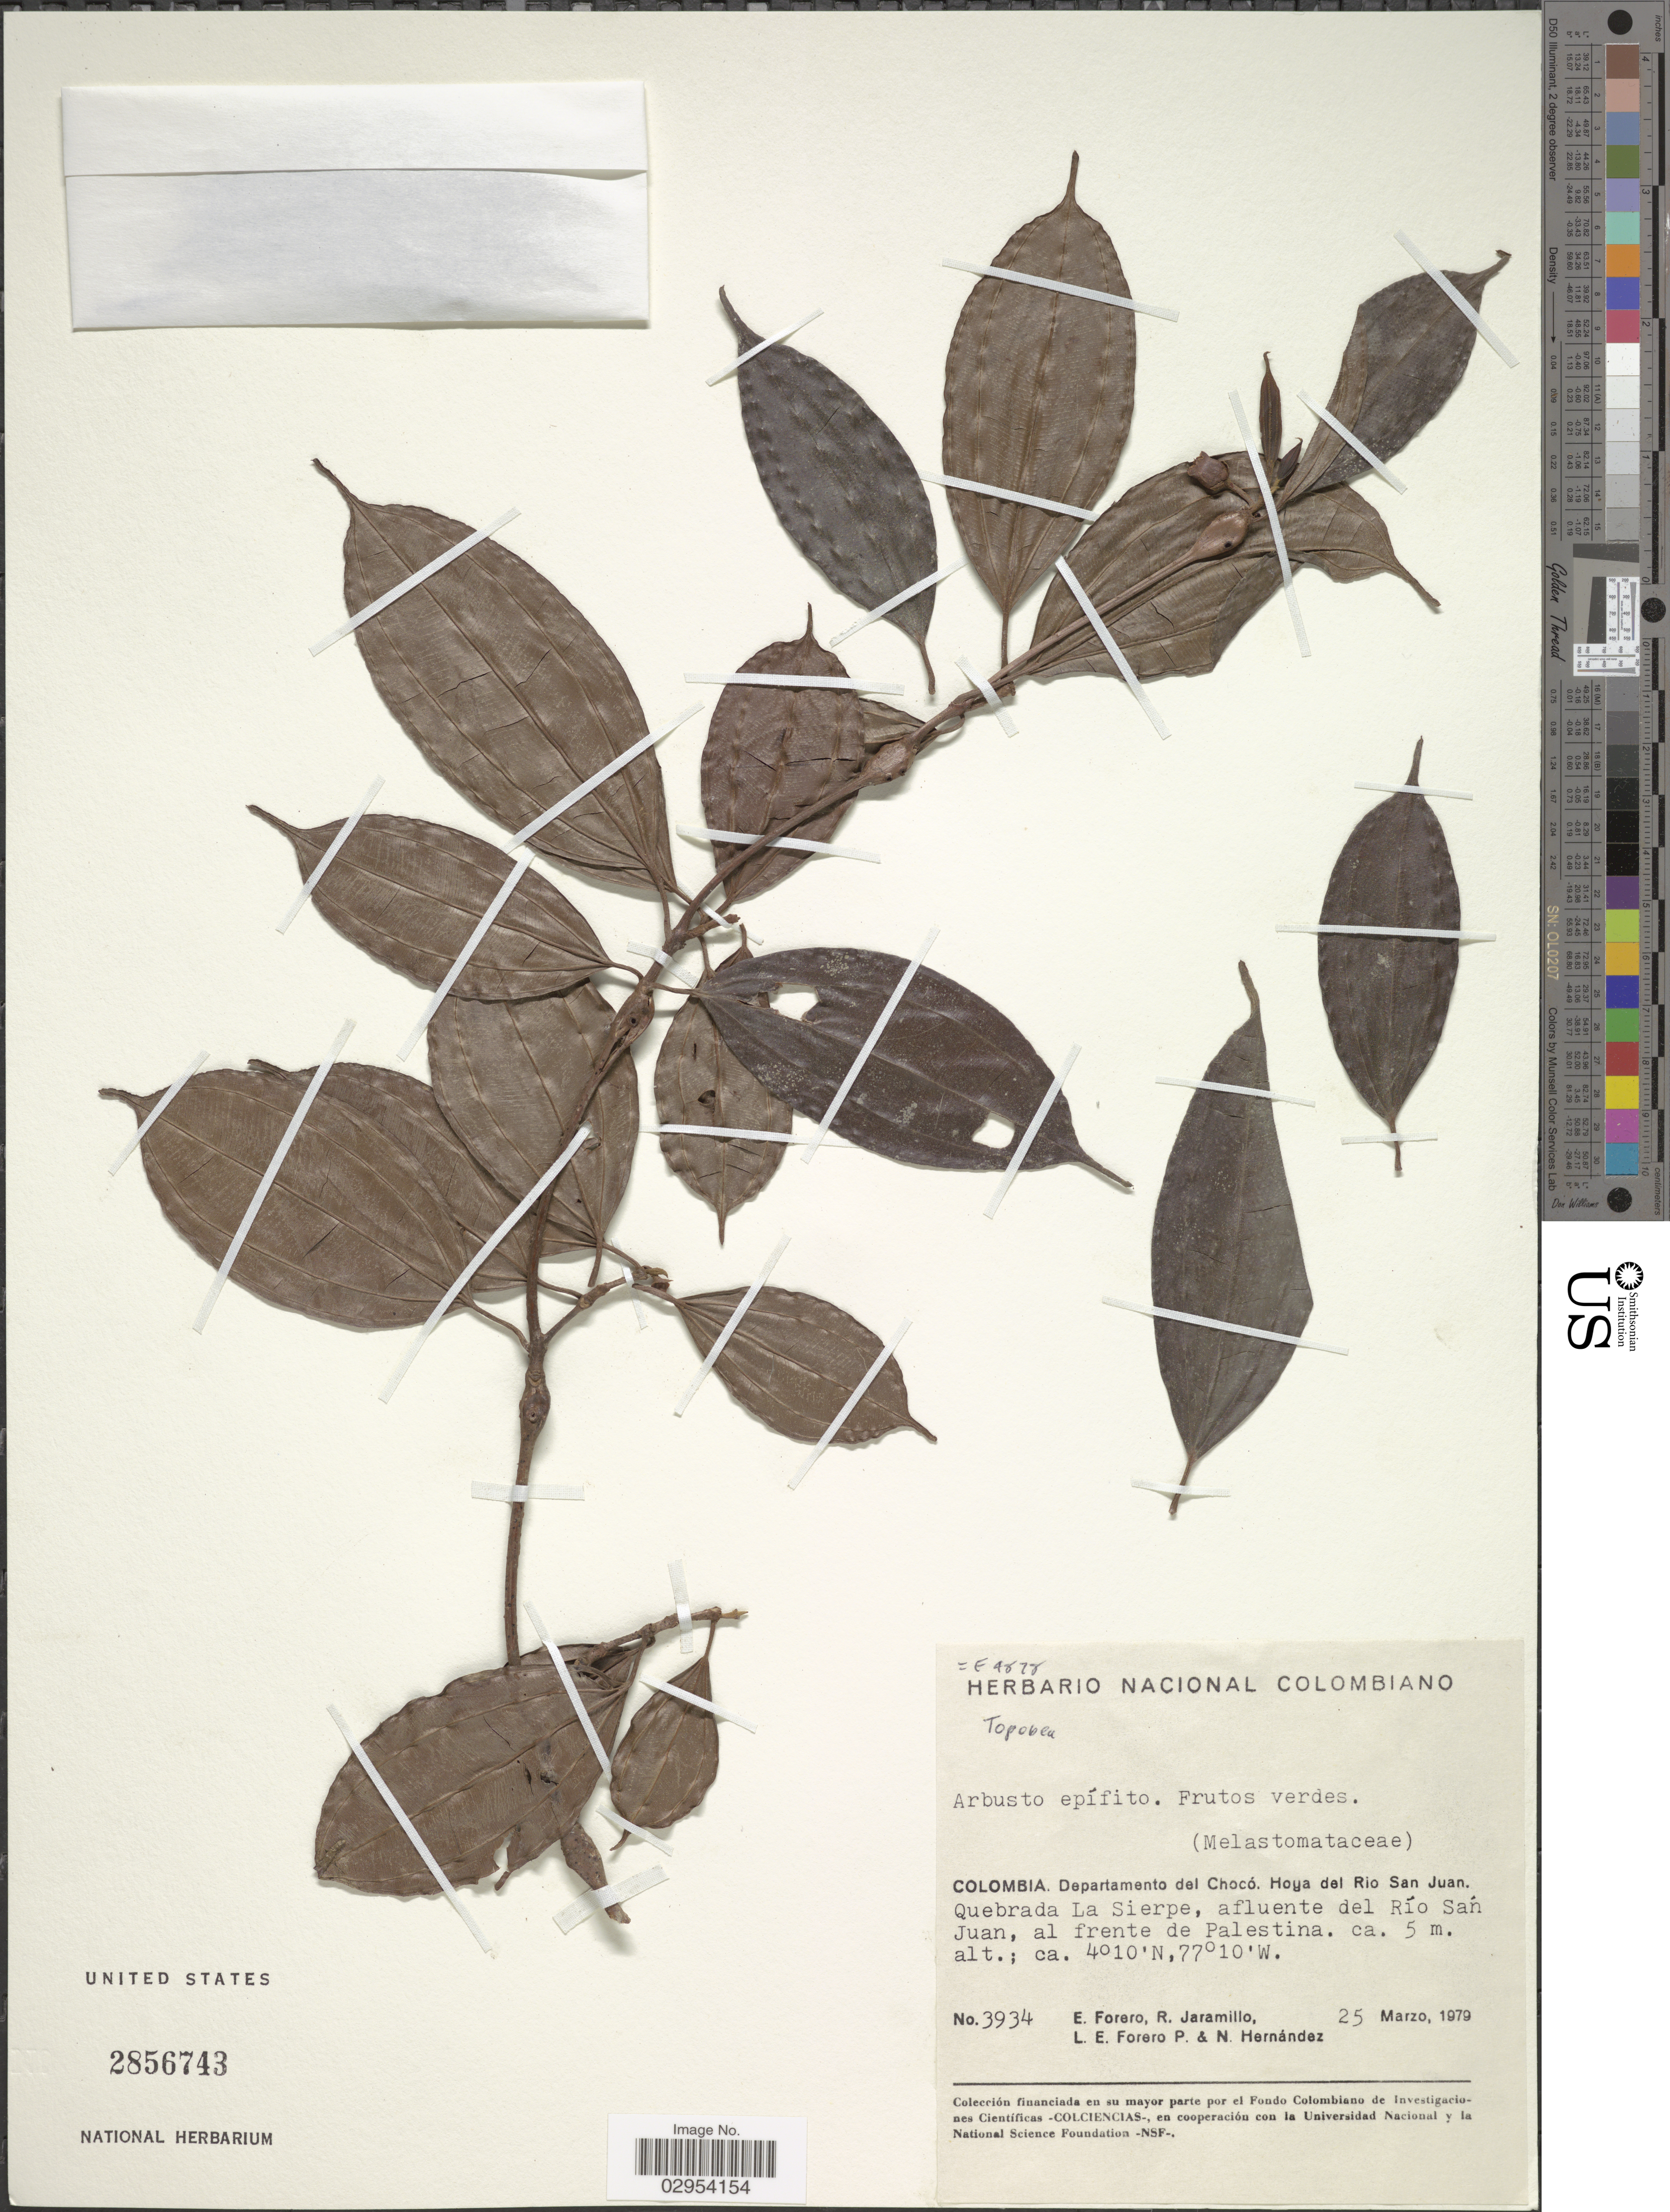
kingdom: Plantae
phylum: Tracheophyta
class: Magnoliopsida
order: Myrtales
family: Melastomataceae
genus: Topobea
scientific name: Topobea gracilis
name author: Triana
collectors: E. Forero, R. Jaramillo, L. E. Forero & N. Hernandez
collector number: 3934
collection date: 1979-03-25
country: Colombia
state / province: Chocó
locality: Departamento del Chocó. Hoya del Rio San Juan. Quebrada La Sierpe, afluente del Río Sán Juan, al frente de Palestina.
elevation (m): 5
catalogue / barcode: US 2856743